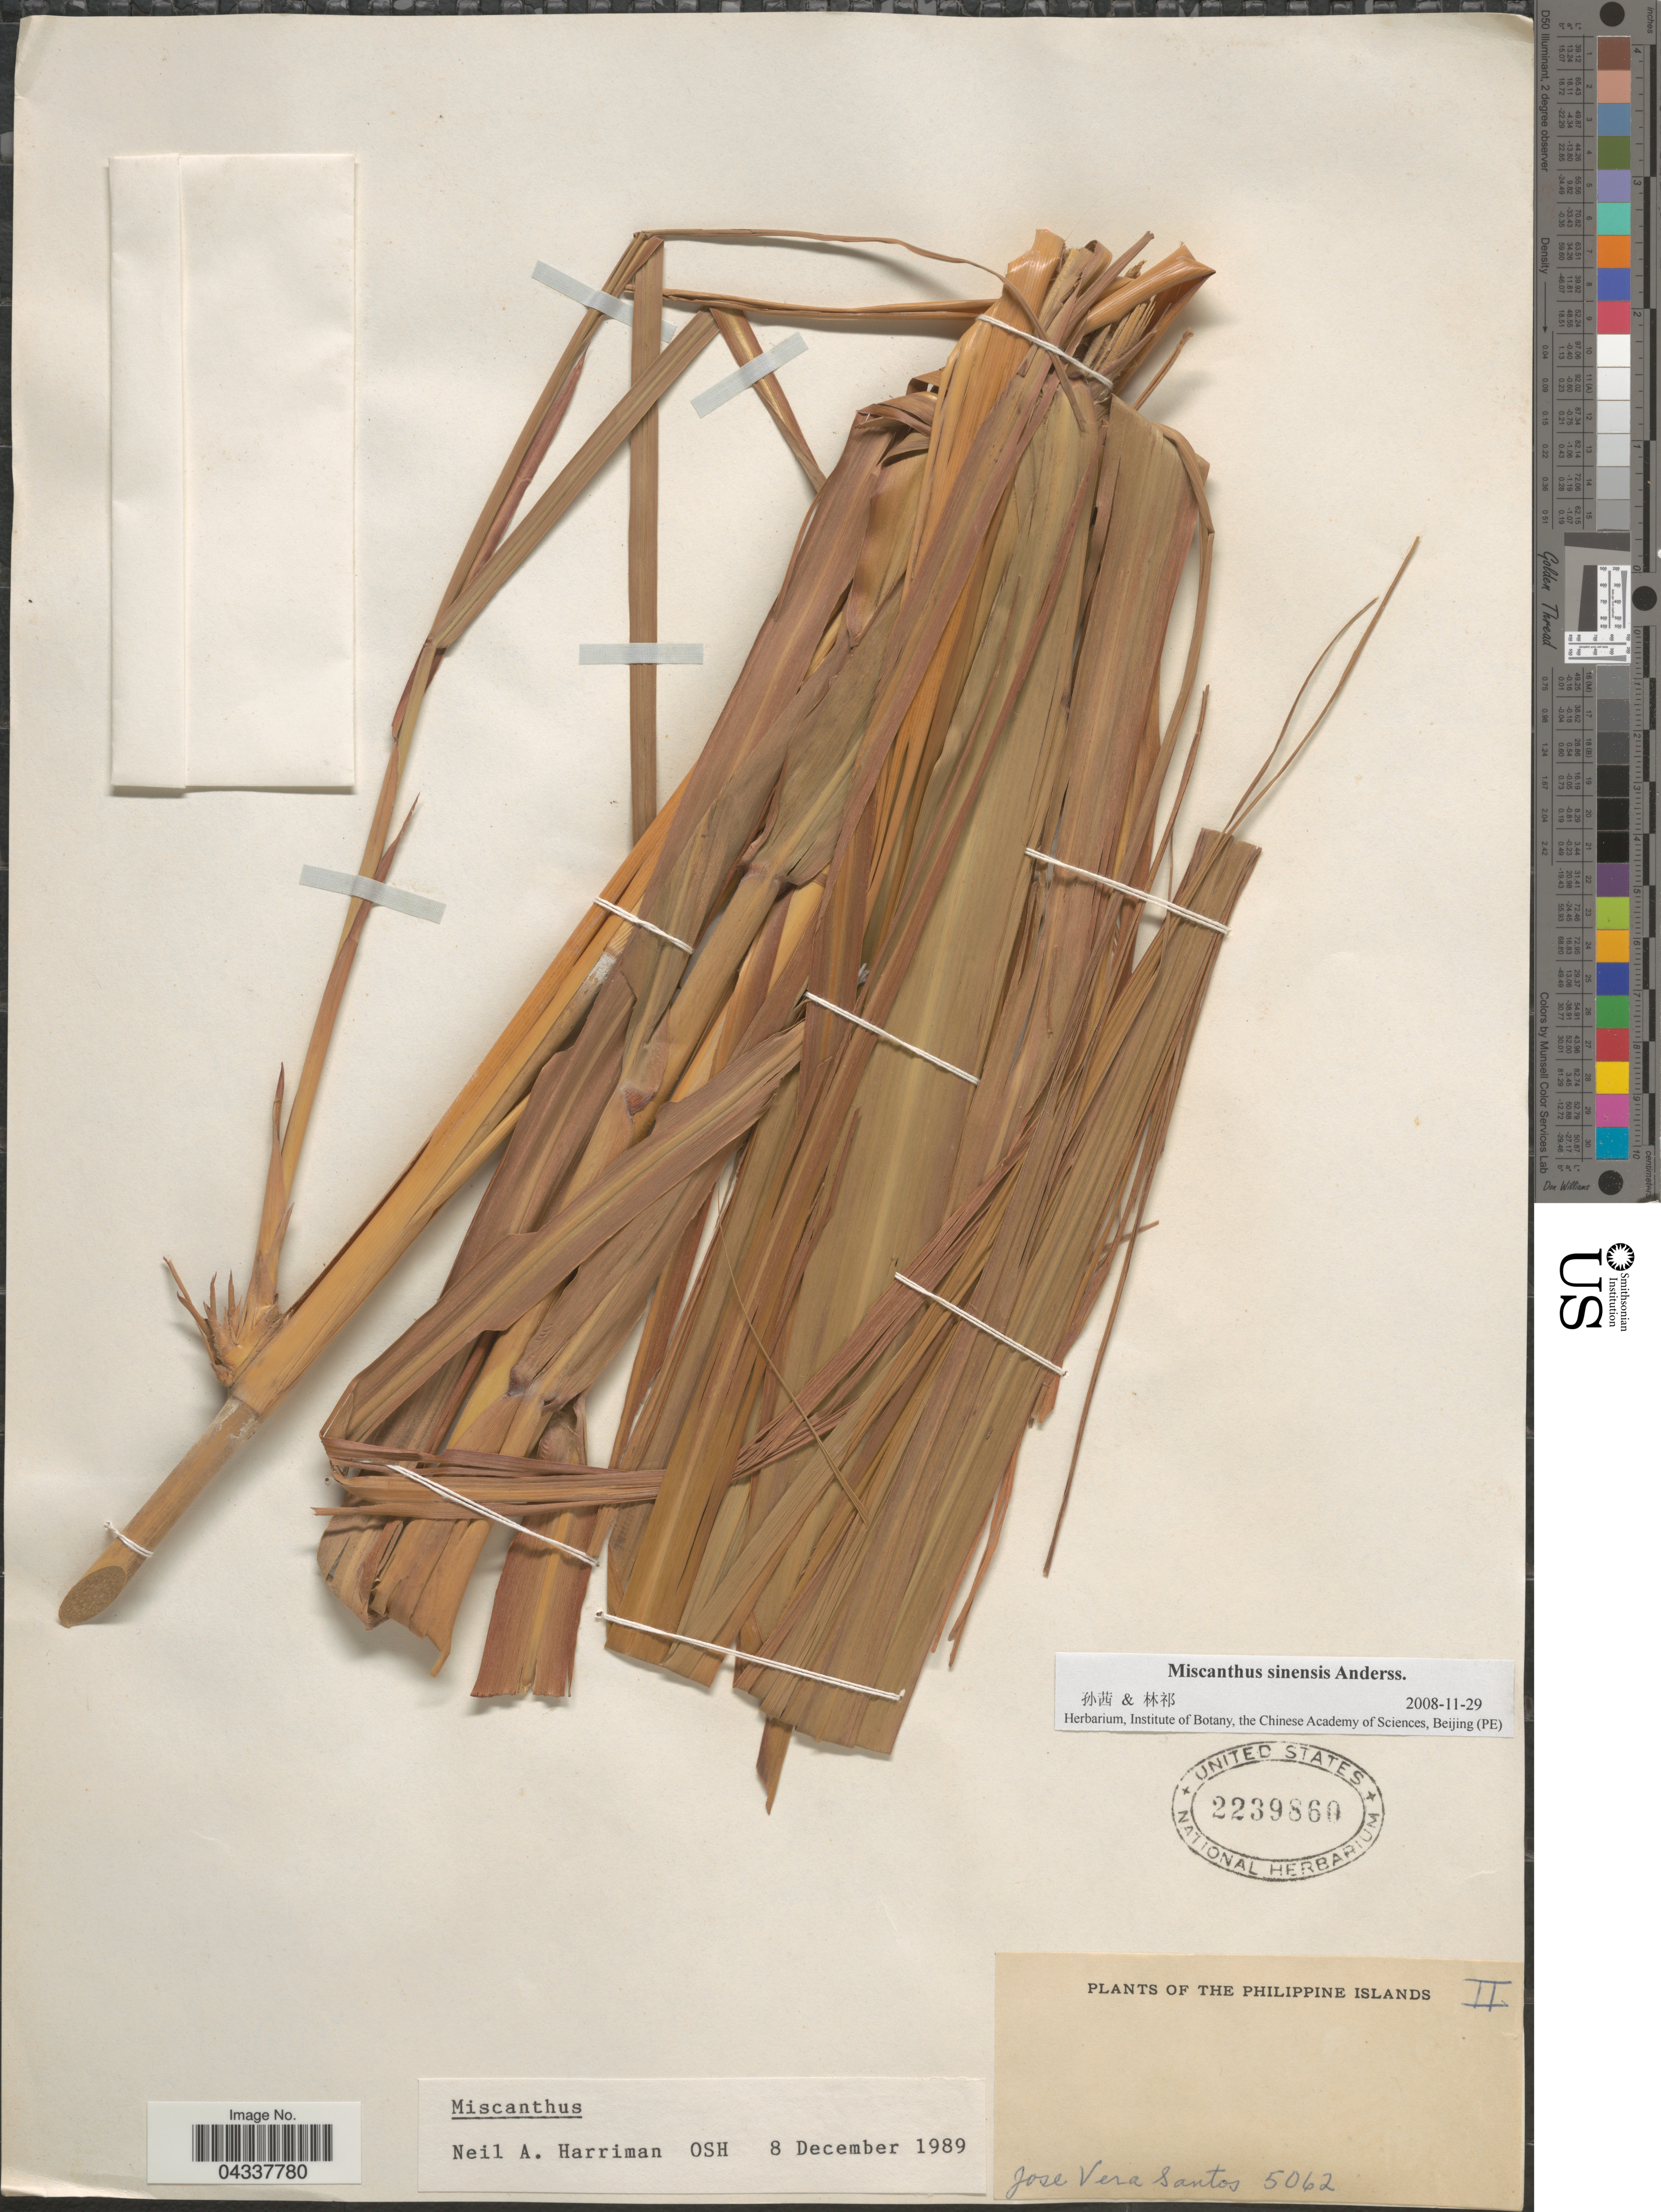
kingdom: Plantae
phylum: Tracheophyta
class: Liliopsida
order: Poales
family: Poaceae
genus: Miscanthus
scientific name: Miscanthus sinensis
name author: Andersson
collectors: J. Vera Santos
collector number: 5062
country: Philippines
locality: Philippine Islands.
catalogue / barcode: US 2239860